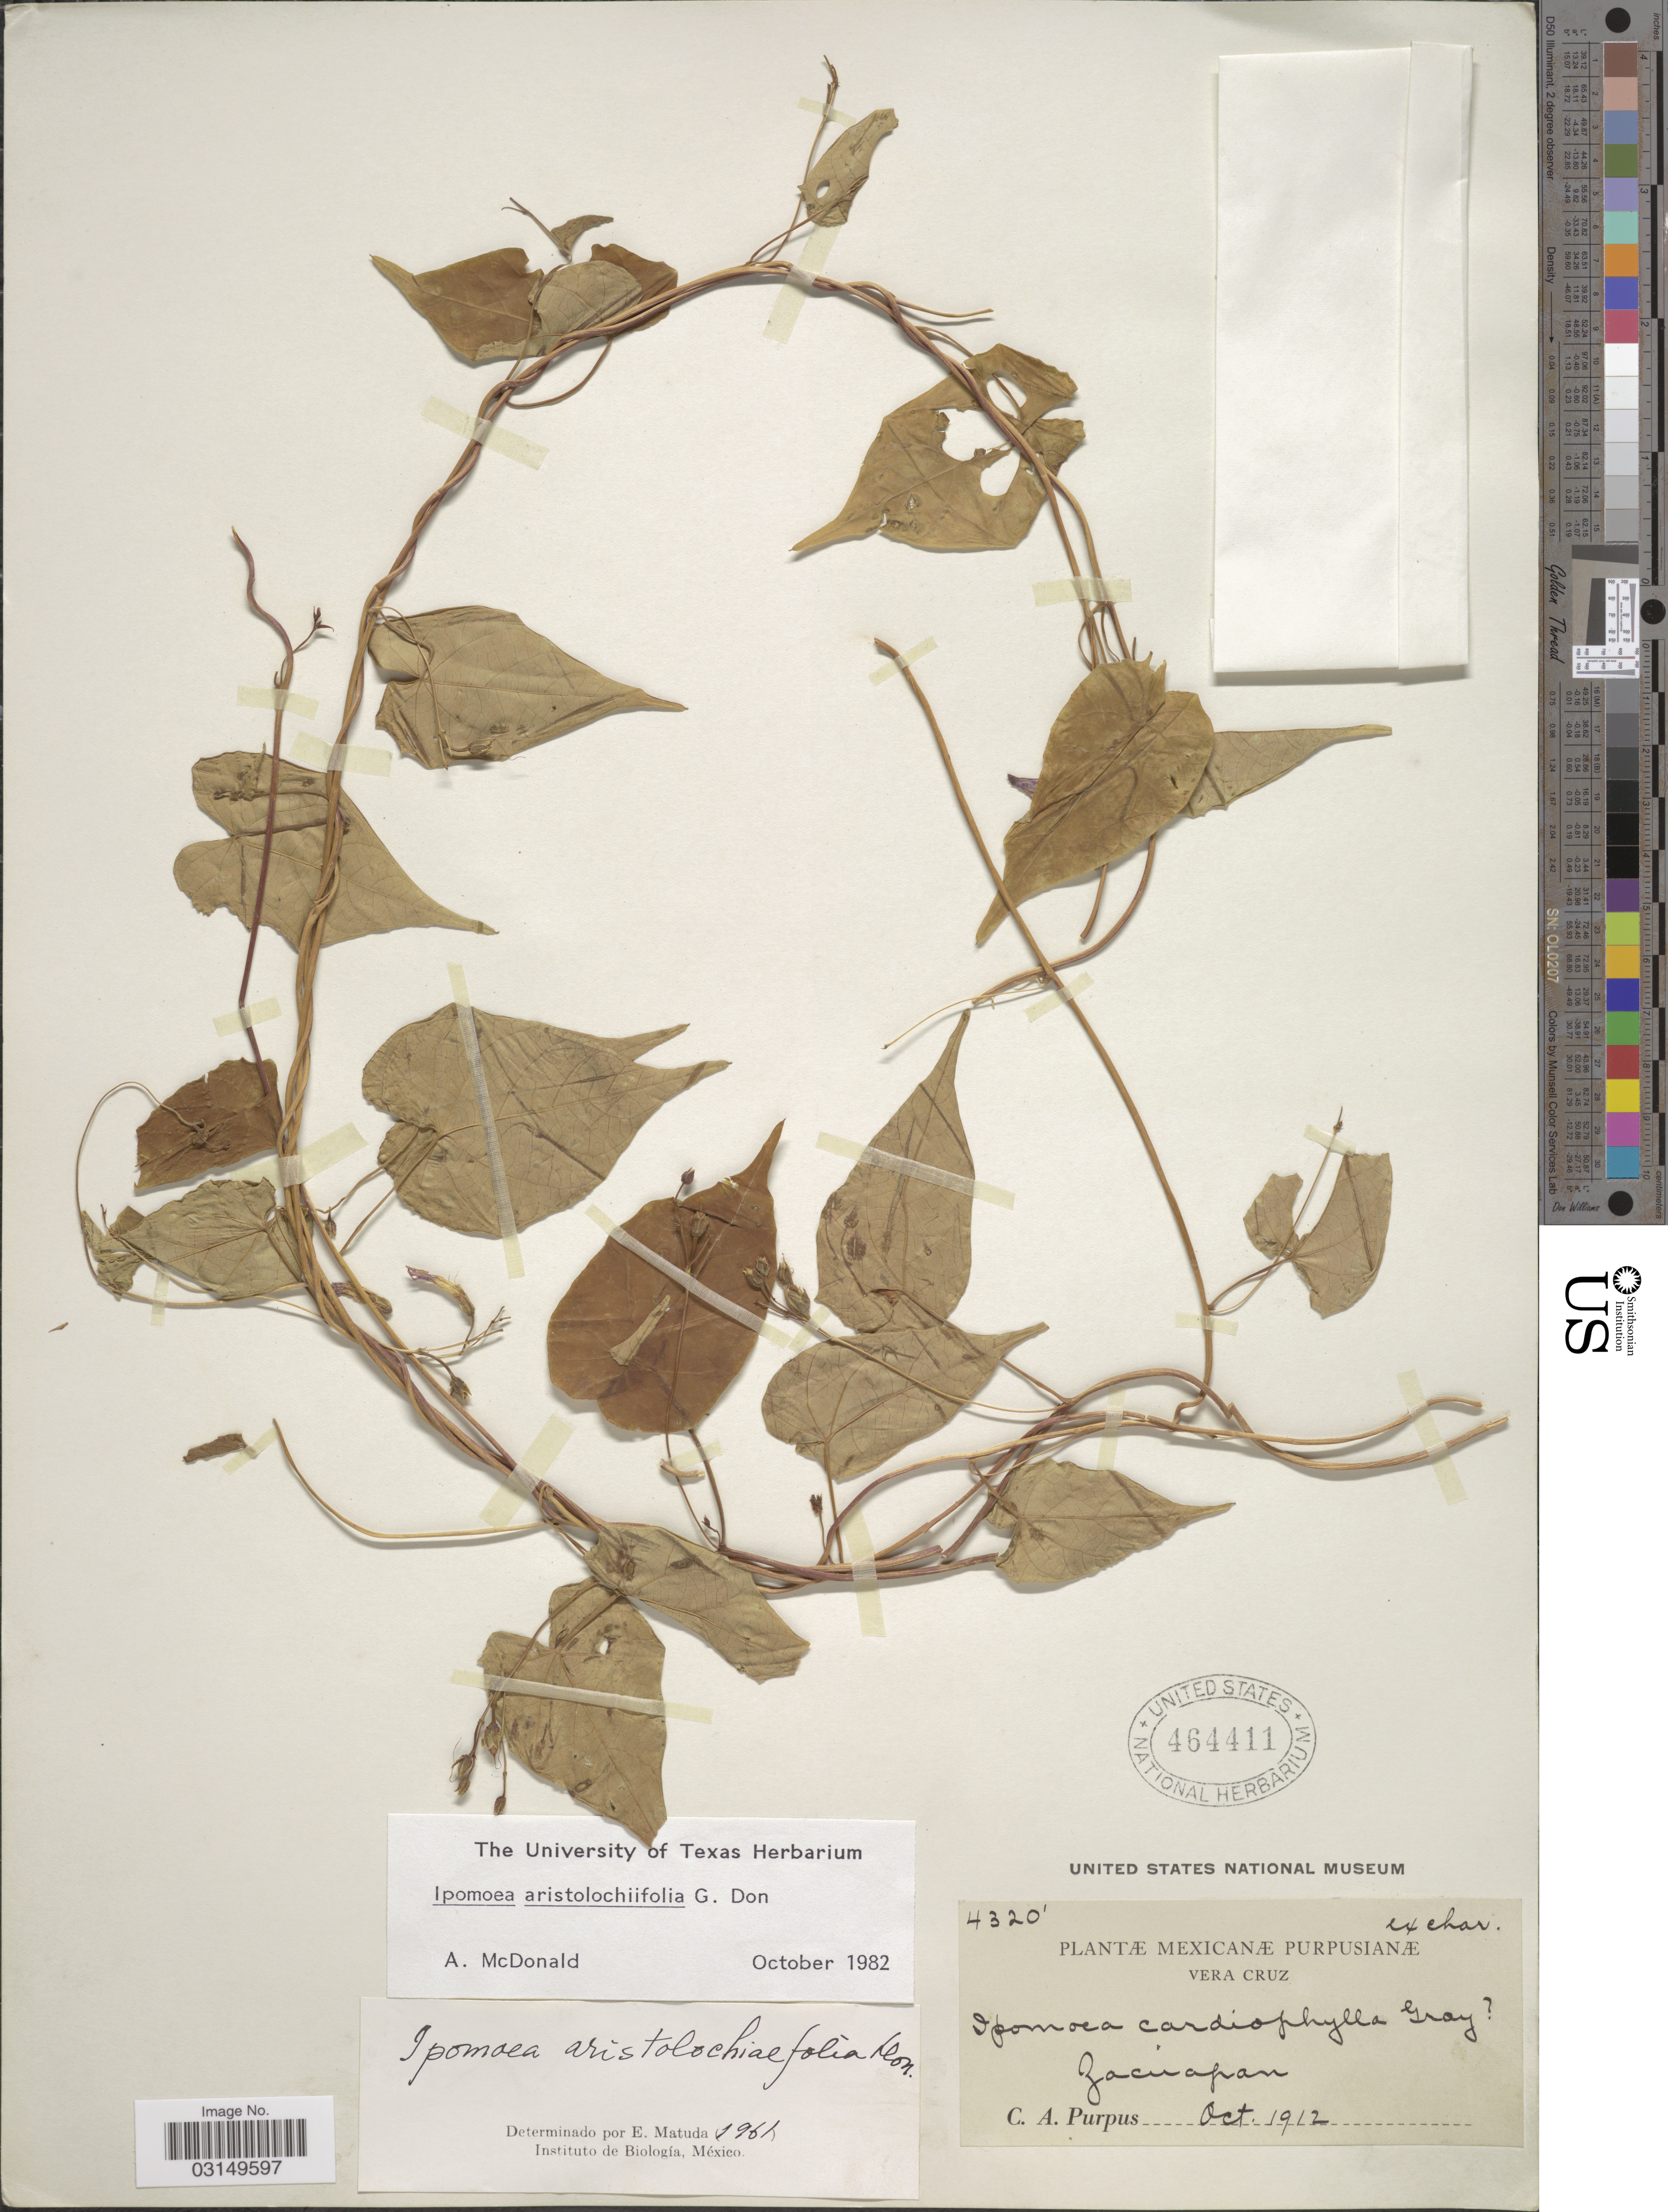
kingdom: Plantae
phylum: Tracheophyta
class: Magnoliopsida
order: Solanales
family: Convolvulaceae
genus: Ipomoea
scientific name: Ipomoea aristolochiifolia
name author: G. Don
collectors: C. A. Purpus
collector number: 4320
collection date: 1912-10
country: Mexico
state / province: Veracruz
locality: Vera Cruz. Zacuapan.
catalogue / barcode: US 464411